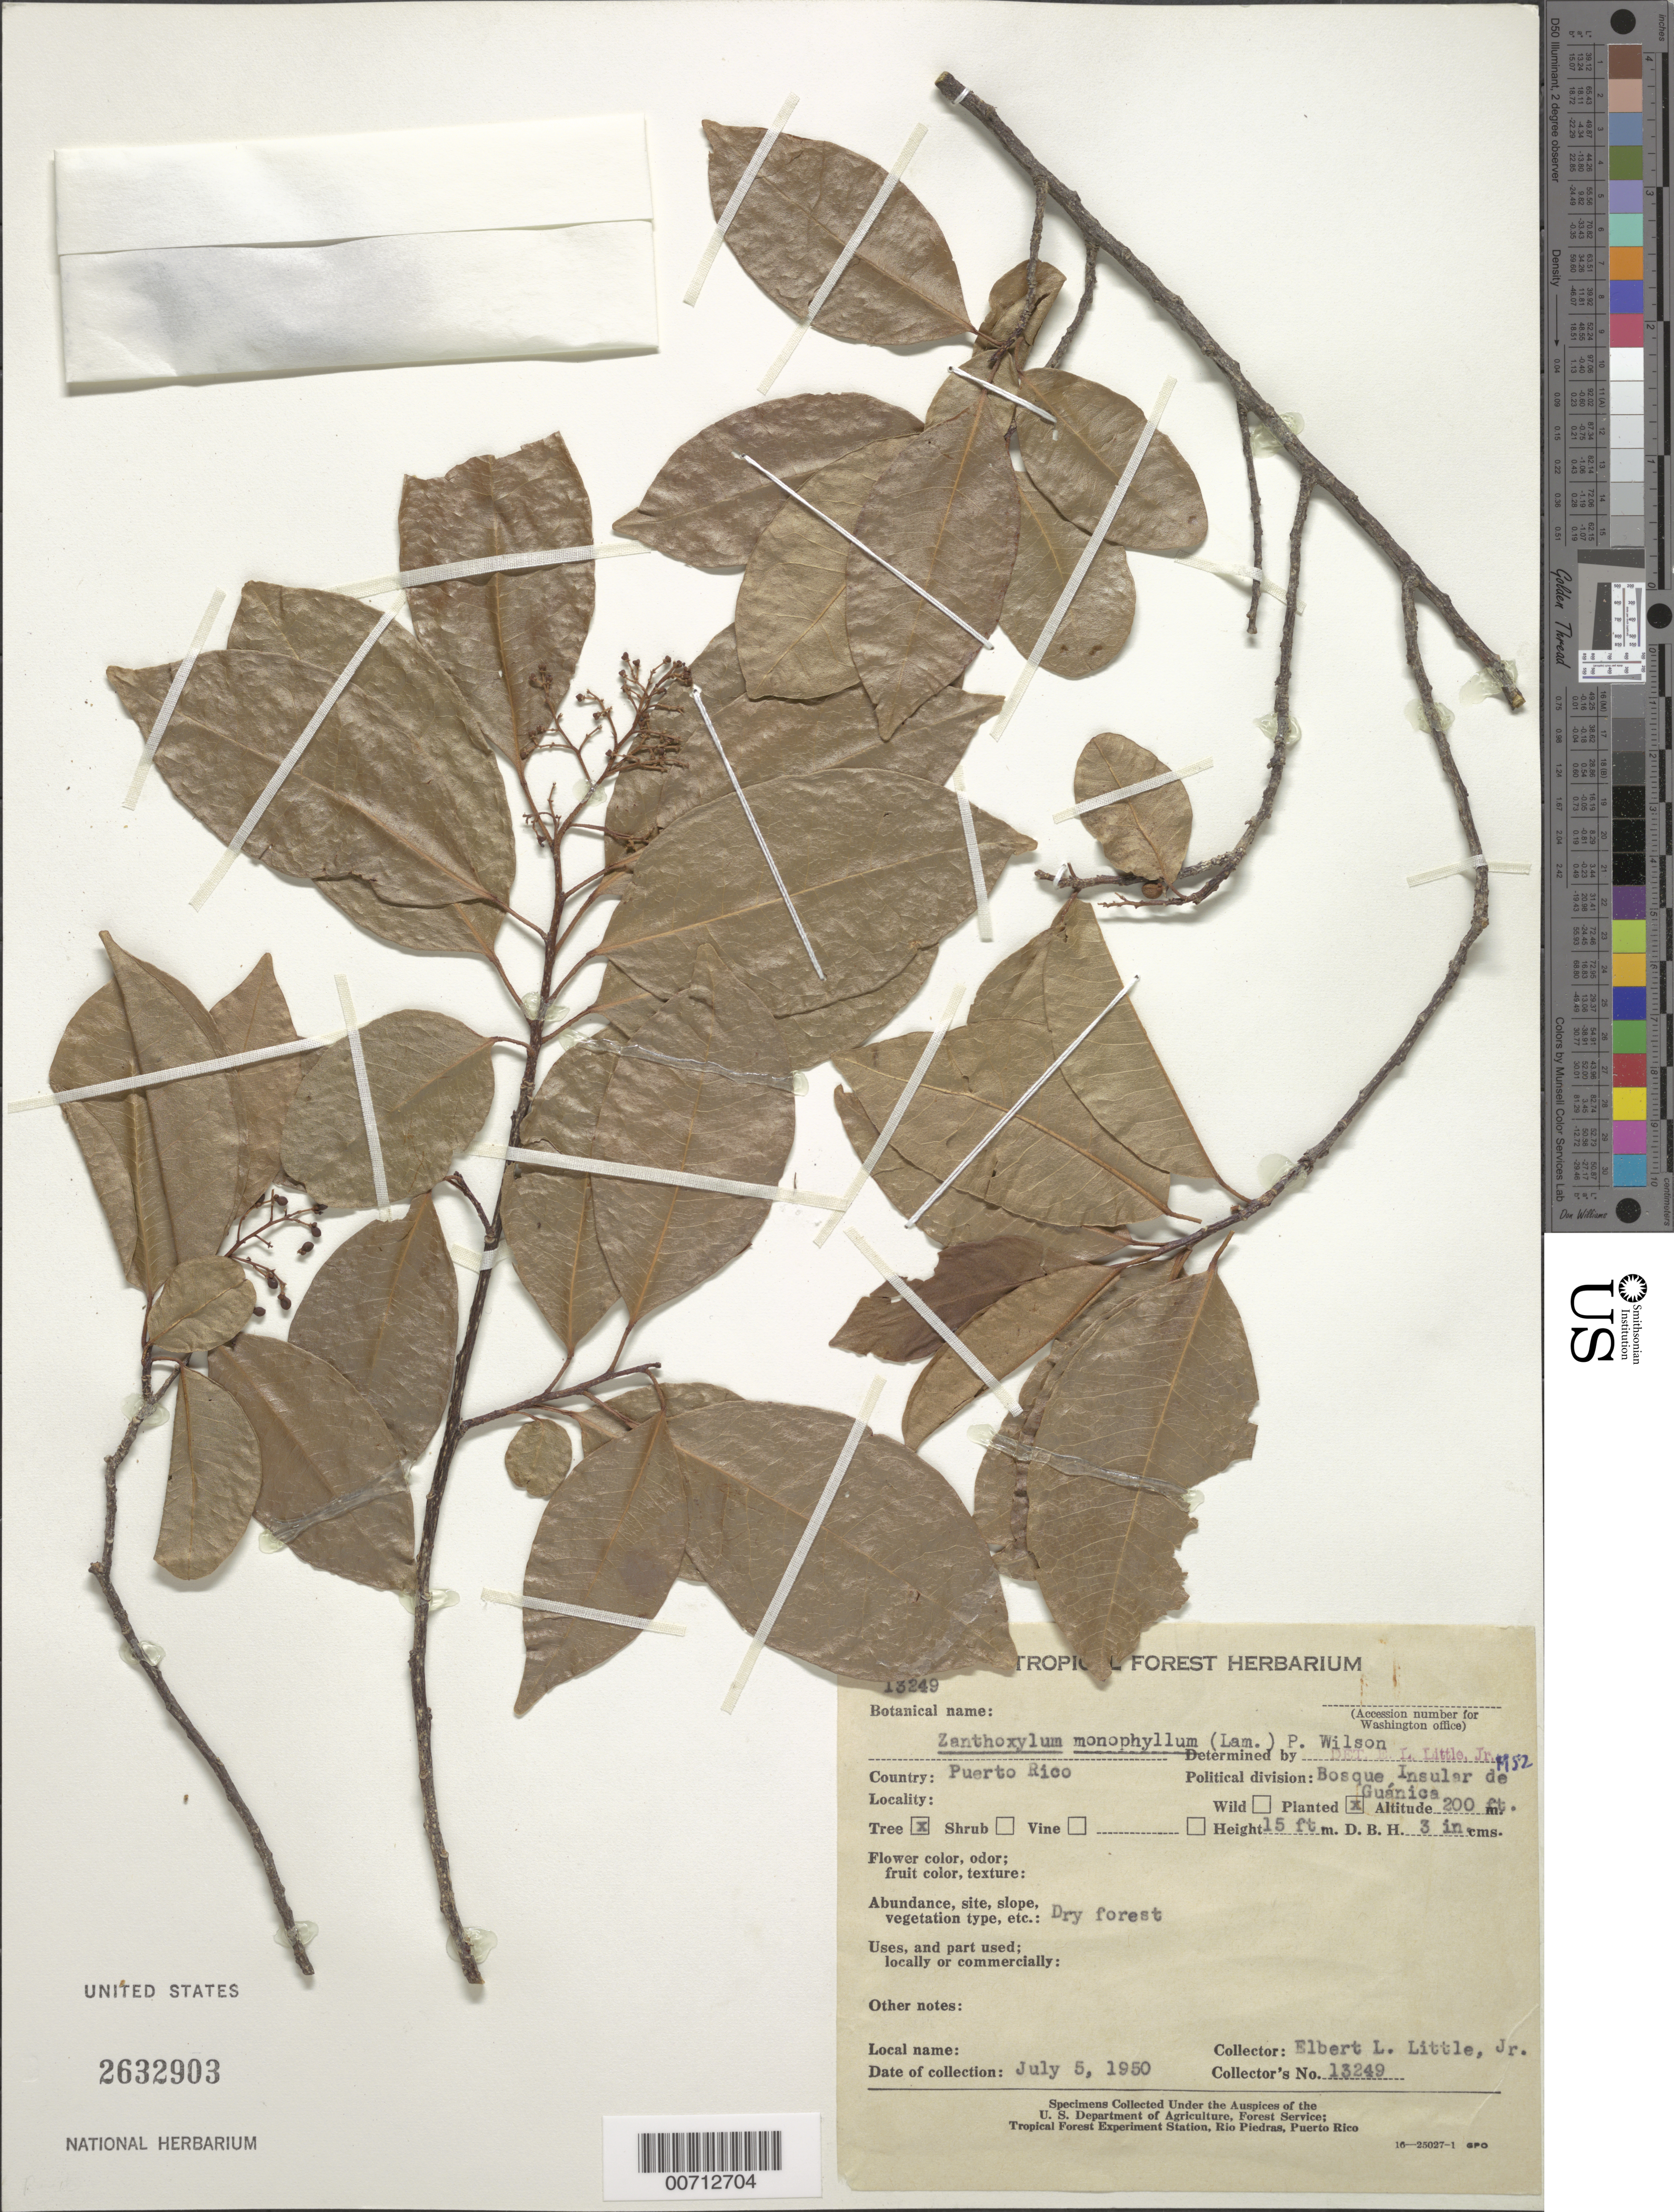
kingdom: Plantae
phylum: Tracheophyta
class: Magnoliopsida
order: Sapindales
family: Rutaceae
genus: Zanthoxylum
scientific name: Zanthoxylum monophyllum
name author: (Lam.) P. Wilson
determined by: Little, Elbert L., Jr., (FSSR), United States Department of Agriculture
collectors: E. L. Little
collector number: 13249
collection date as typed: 05 Jul 1950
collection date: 1950-07-05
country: Puerto Rico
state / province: Guanica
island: Greater Antilles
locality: Bosque Insular de Guanica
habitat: Dry forest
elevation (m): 61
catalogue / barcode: US 2632903